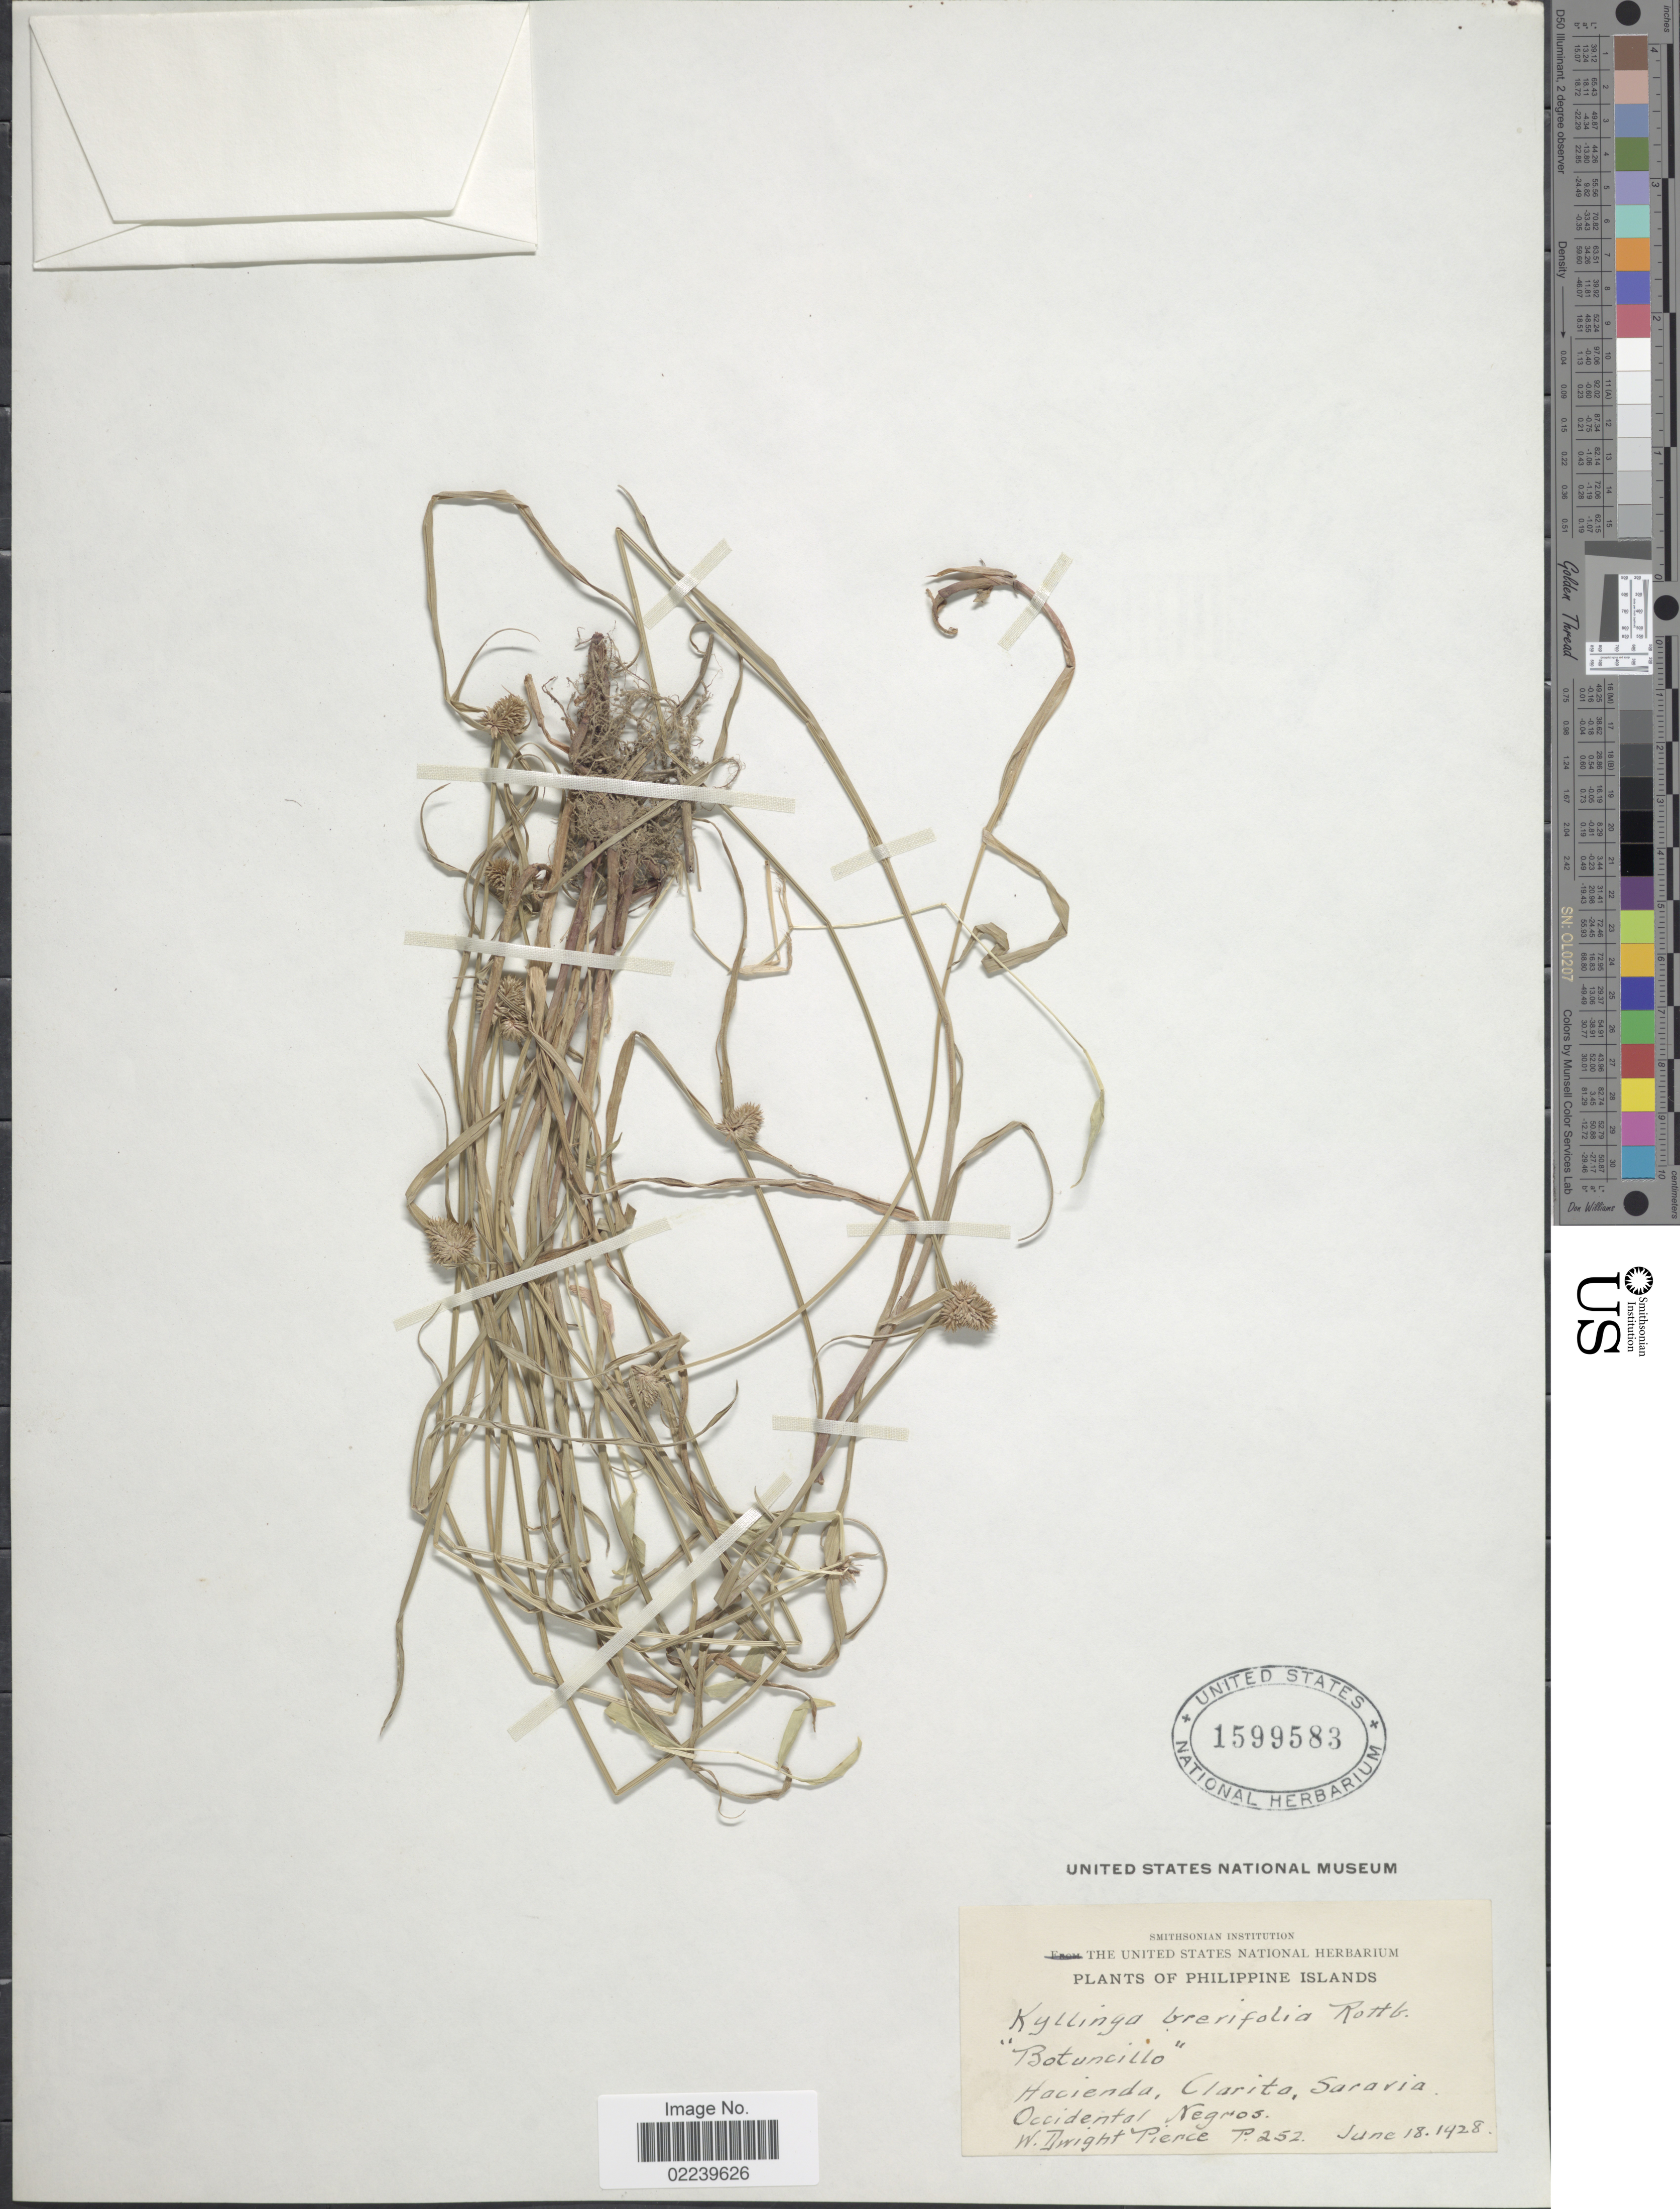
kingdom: Plantae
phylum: Tracheophyta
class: Liliopsida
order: Poales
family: Cyperaceae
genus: Cyperus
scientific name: Cyperus brevifolius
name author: (Rottb.) Hassk.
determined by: Strong, M. T., (US), Smithsonian Institution - National Museum of Natural History (UNITED STATES)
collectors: W. Pierce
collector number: P 252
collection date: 1928-06-18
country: Philippines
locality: Hacienda Clarita, Sararia. Occidental Negros.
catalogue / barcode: US 1599583